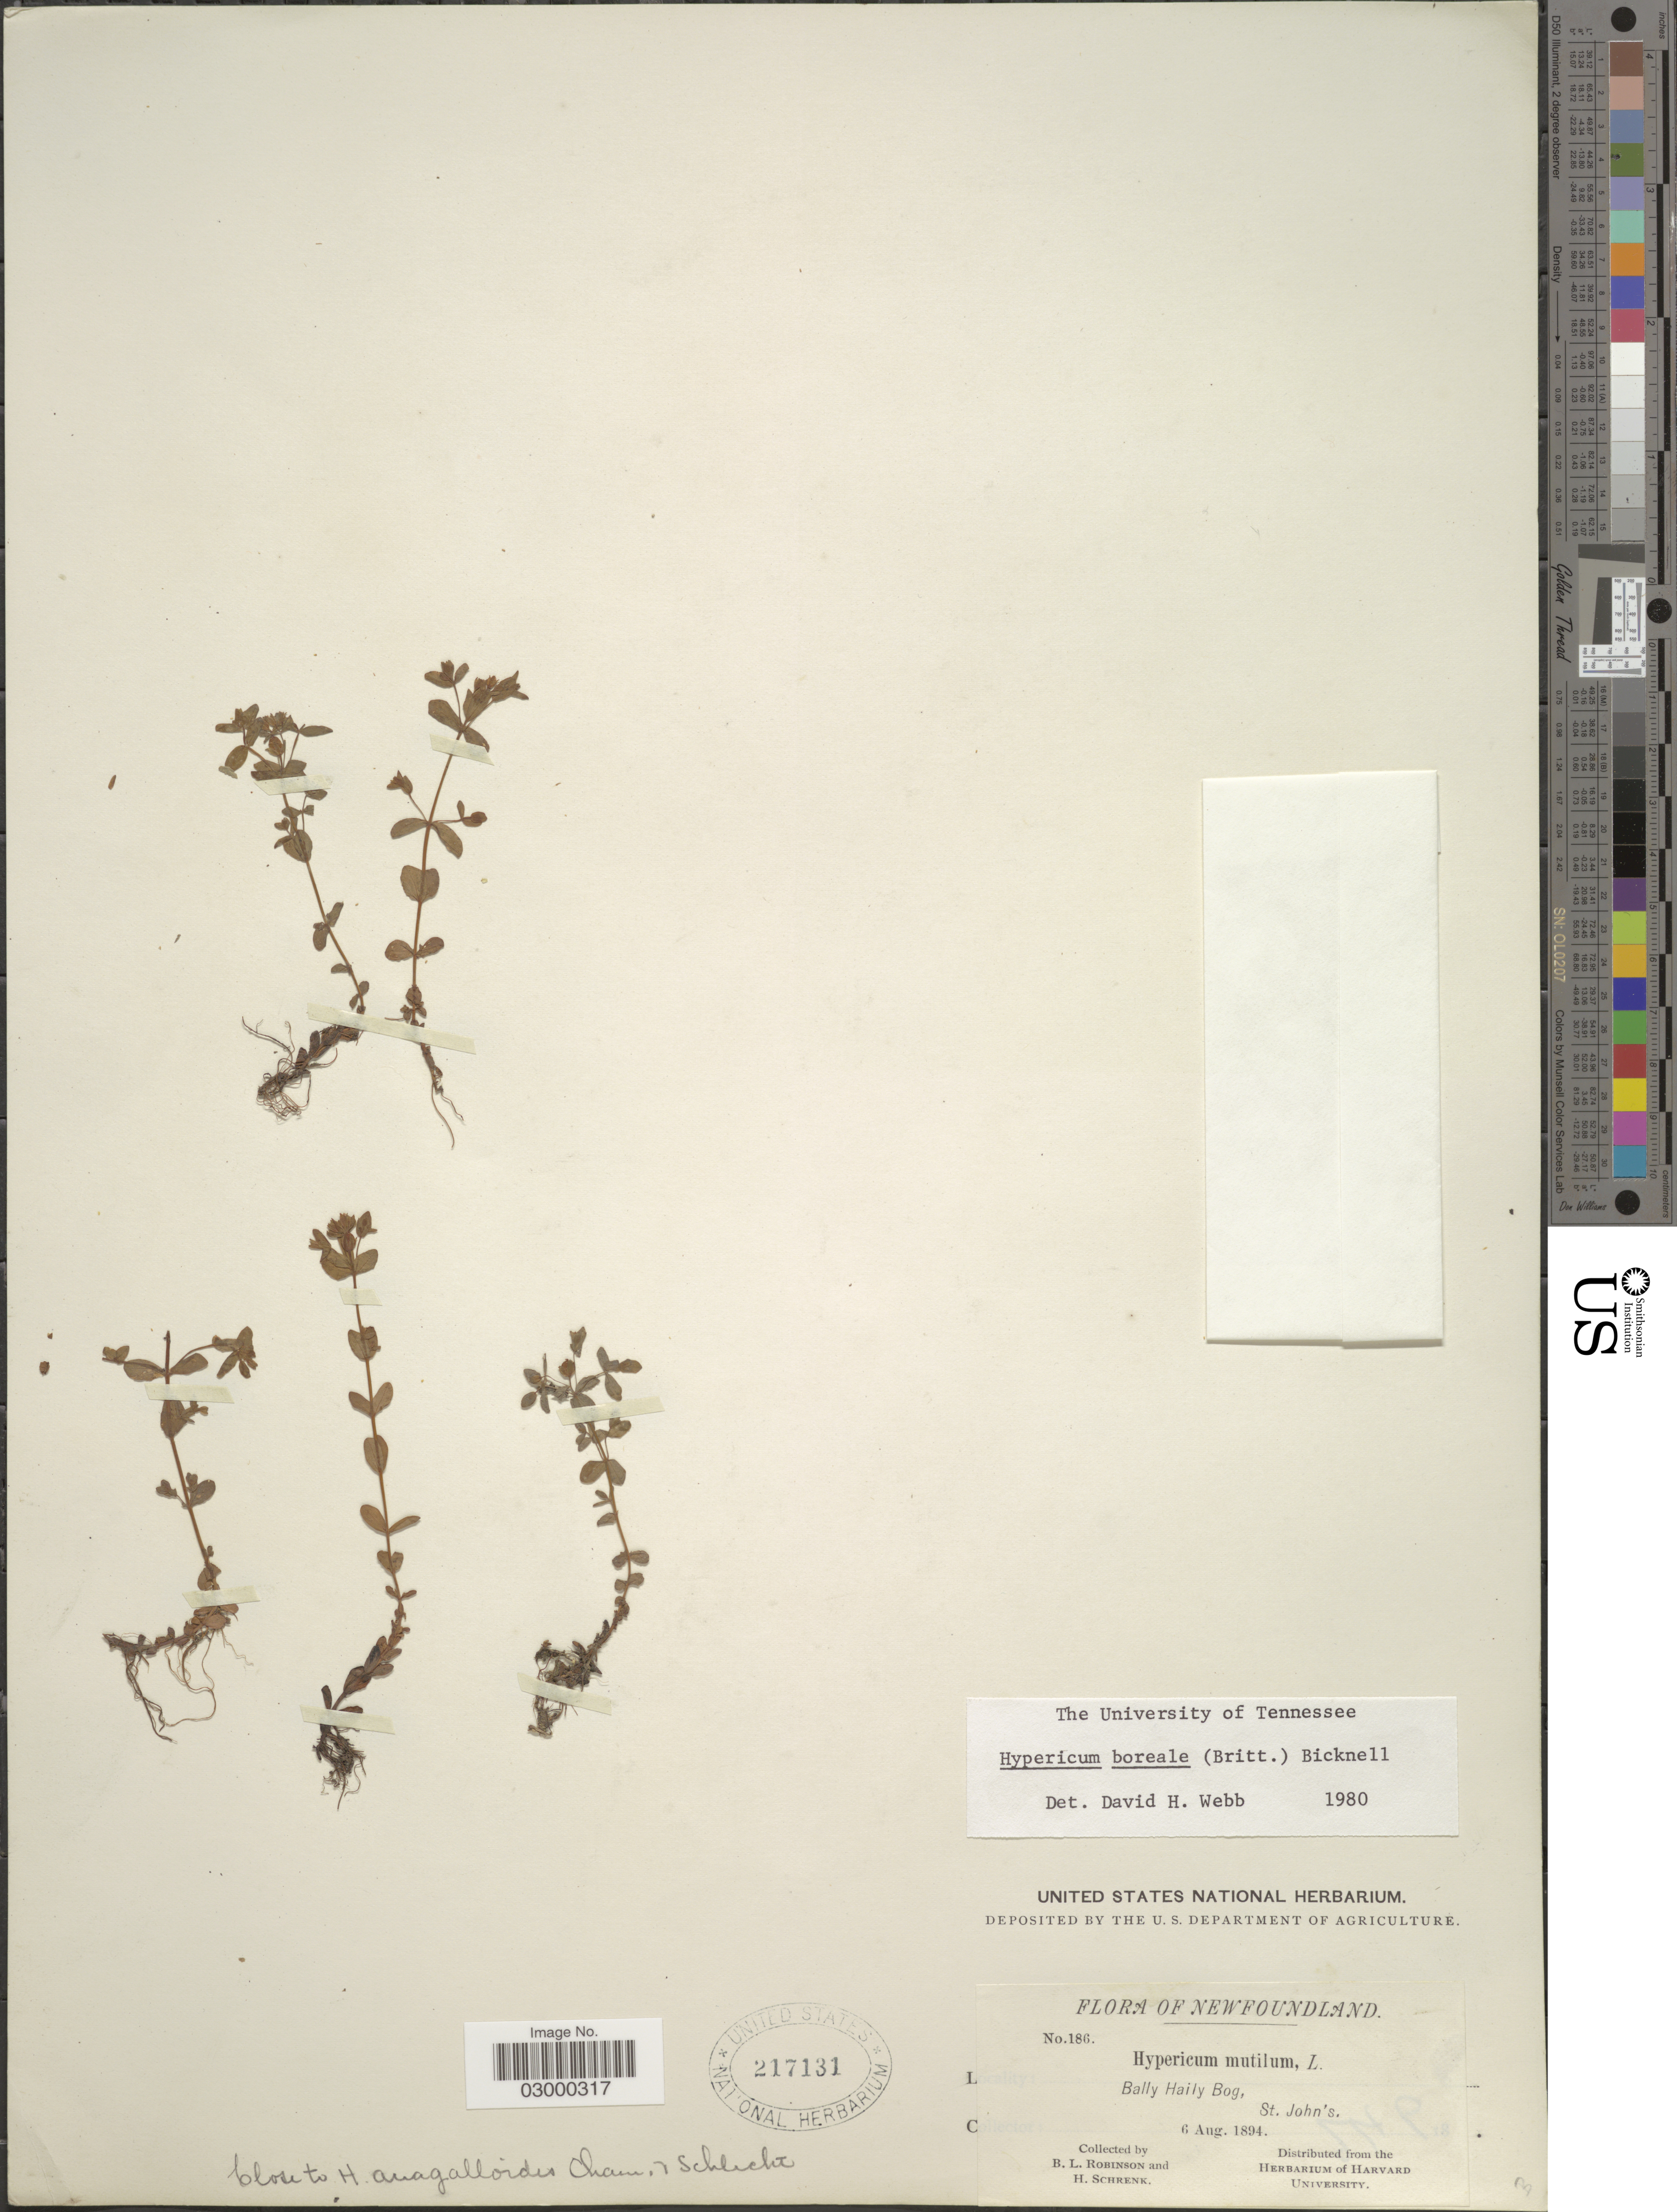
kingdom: Plantae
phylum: Tracheophyta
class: Magnoliopsida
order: Malpighiales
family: Hypericaceae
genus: Hypericum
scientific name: Hypericum boreale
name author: (Britton) E.P. Bicknell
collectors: B. L. Robinson & H. Schrenk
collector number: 186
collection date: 1894-08-06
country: Canada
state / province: Newfoundland and Labrador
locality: Bally Haily Bog, St. John's.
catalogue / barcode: US 217131